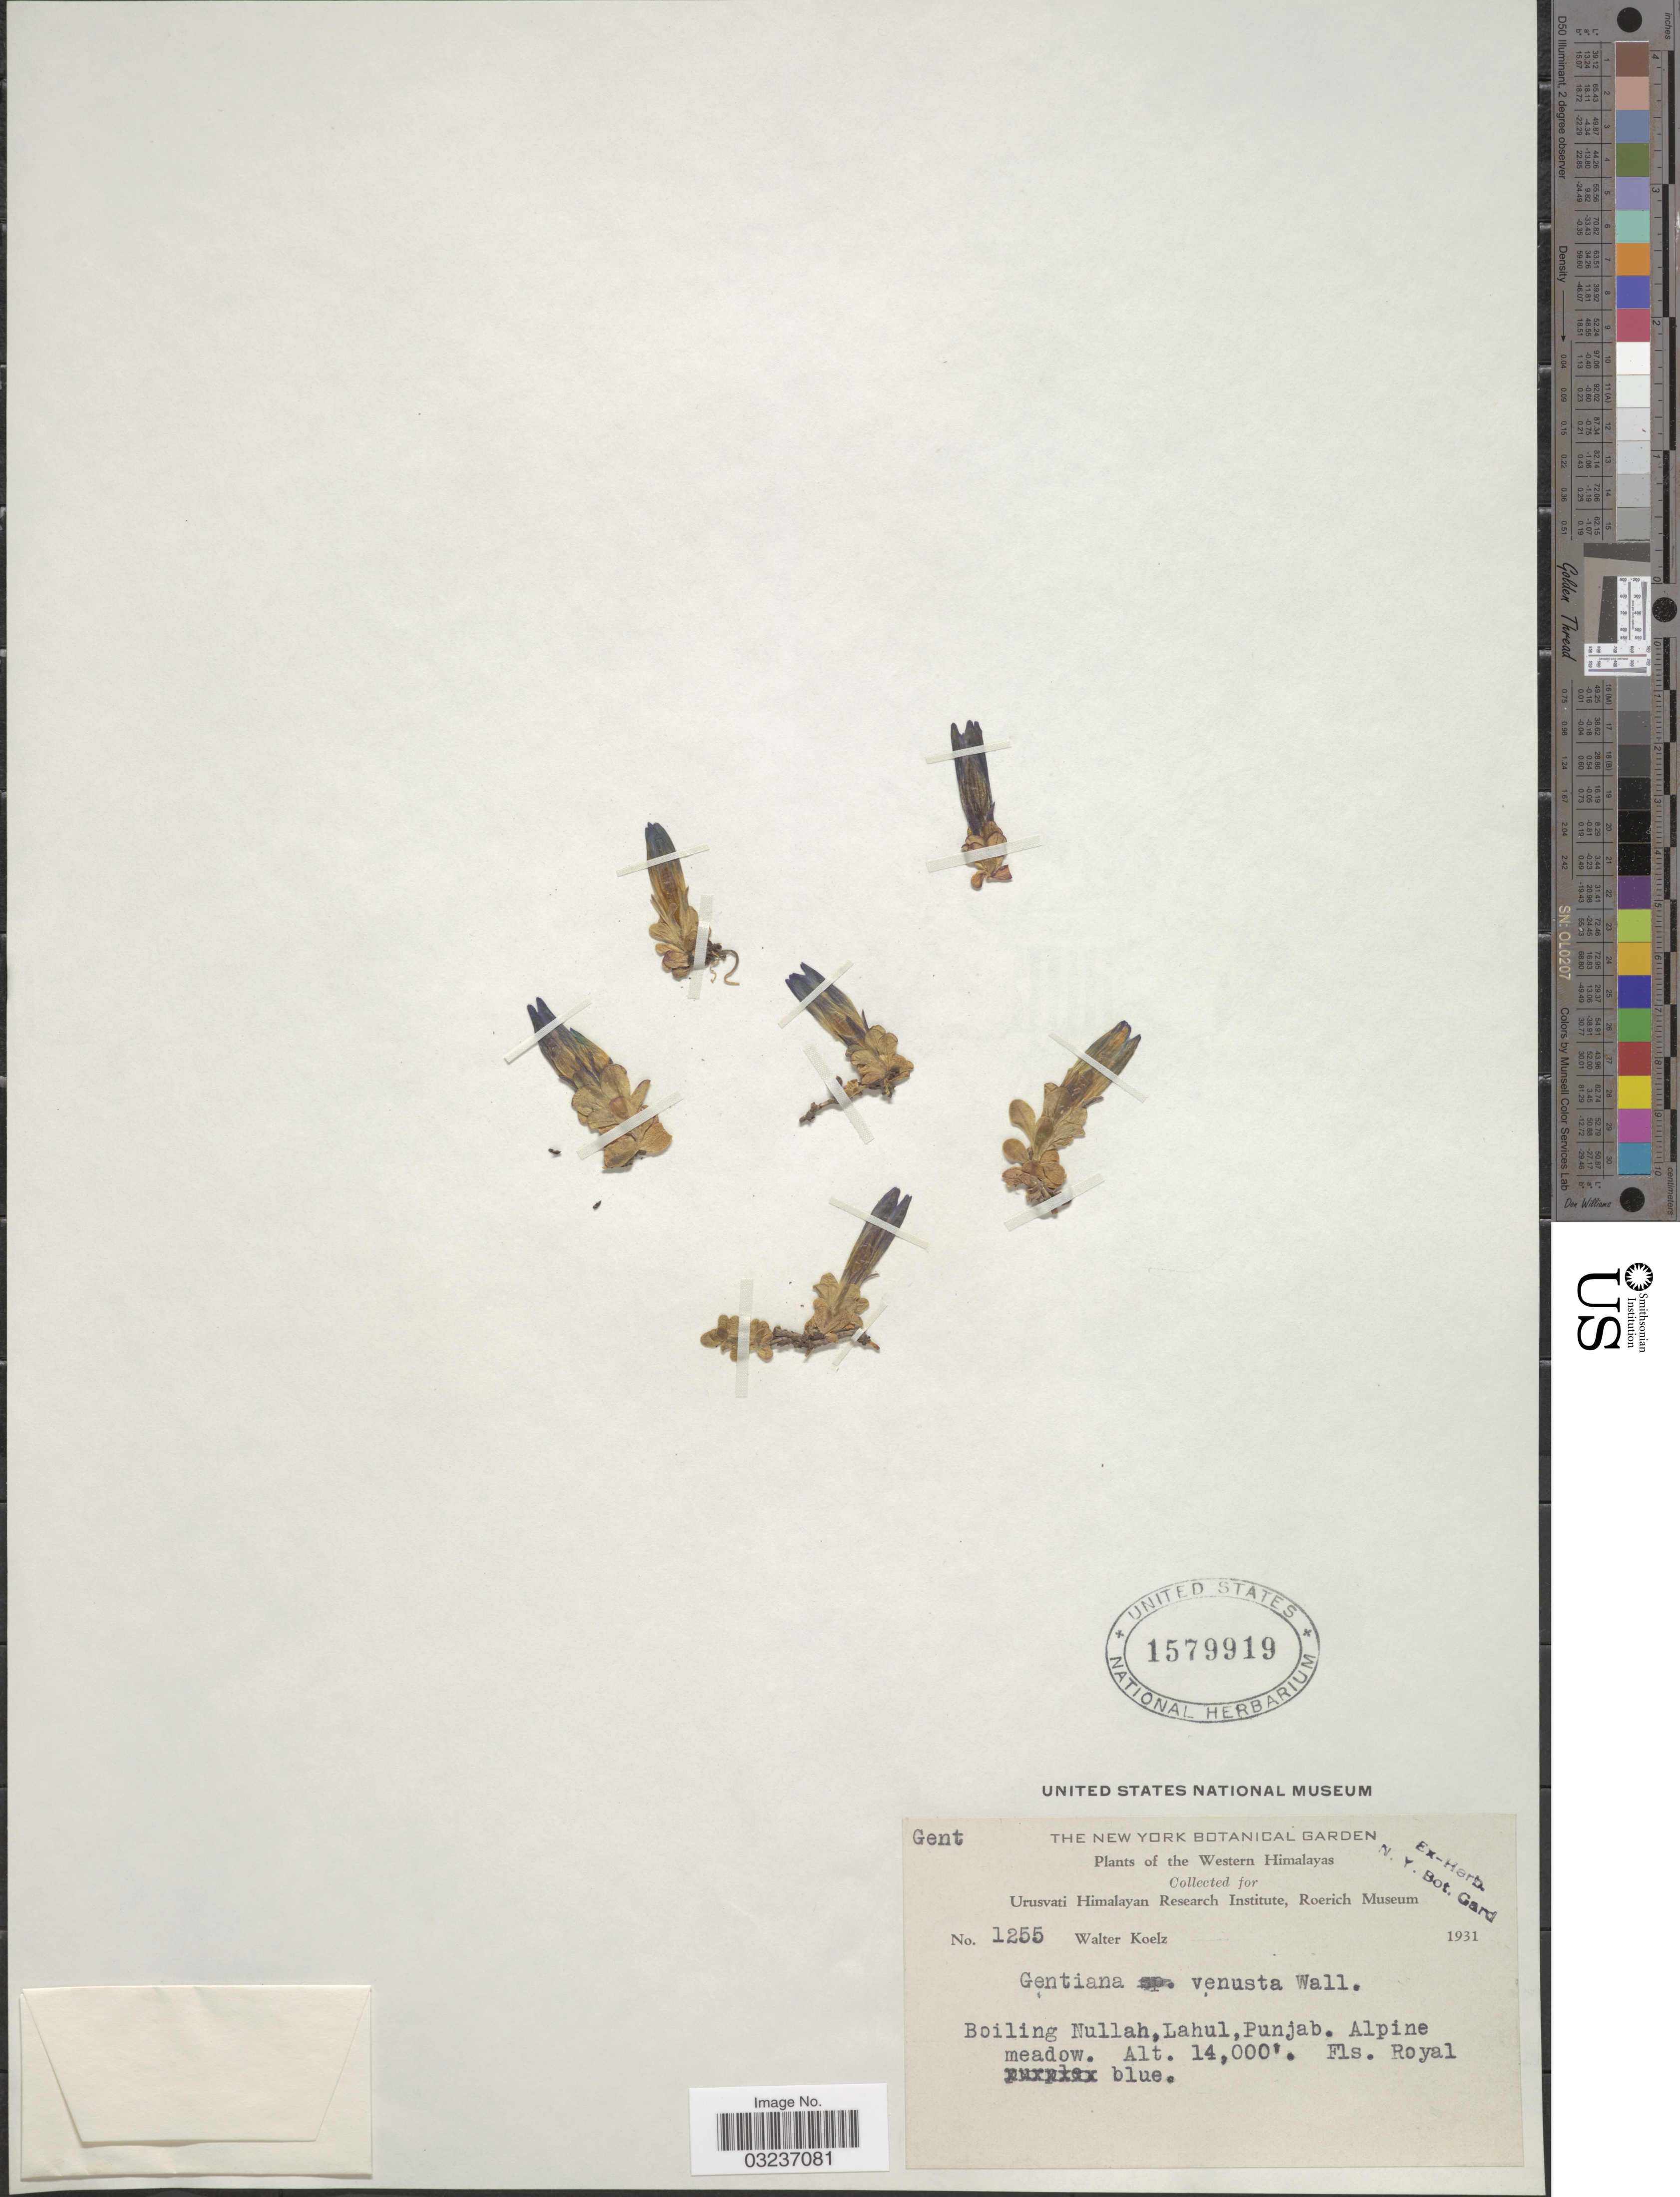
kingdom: Plantae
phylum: Tracheophyta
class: Magnoliopsida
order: Gentianales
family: Gentianaceae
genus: Gentiana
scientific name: Gentiana venusta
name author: (G. Don) Wall. ex Griseb.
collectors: W. N. Koelz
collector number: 1255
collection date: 1931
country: India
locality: The Western Himalayas, Boiling Nullah, Lahul, Punjab.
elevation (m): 4267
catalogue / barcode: US 1579919